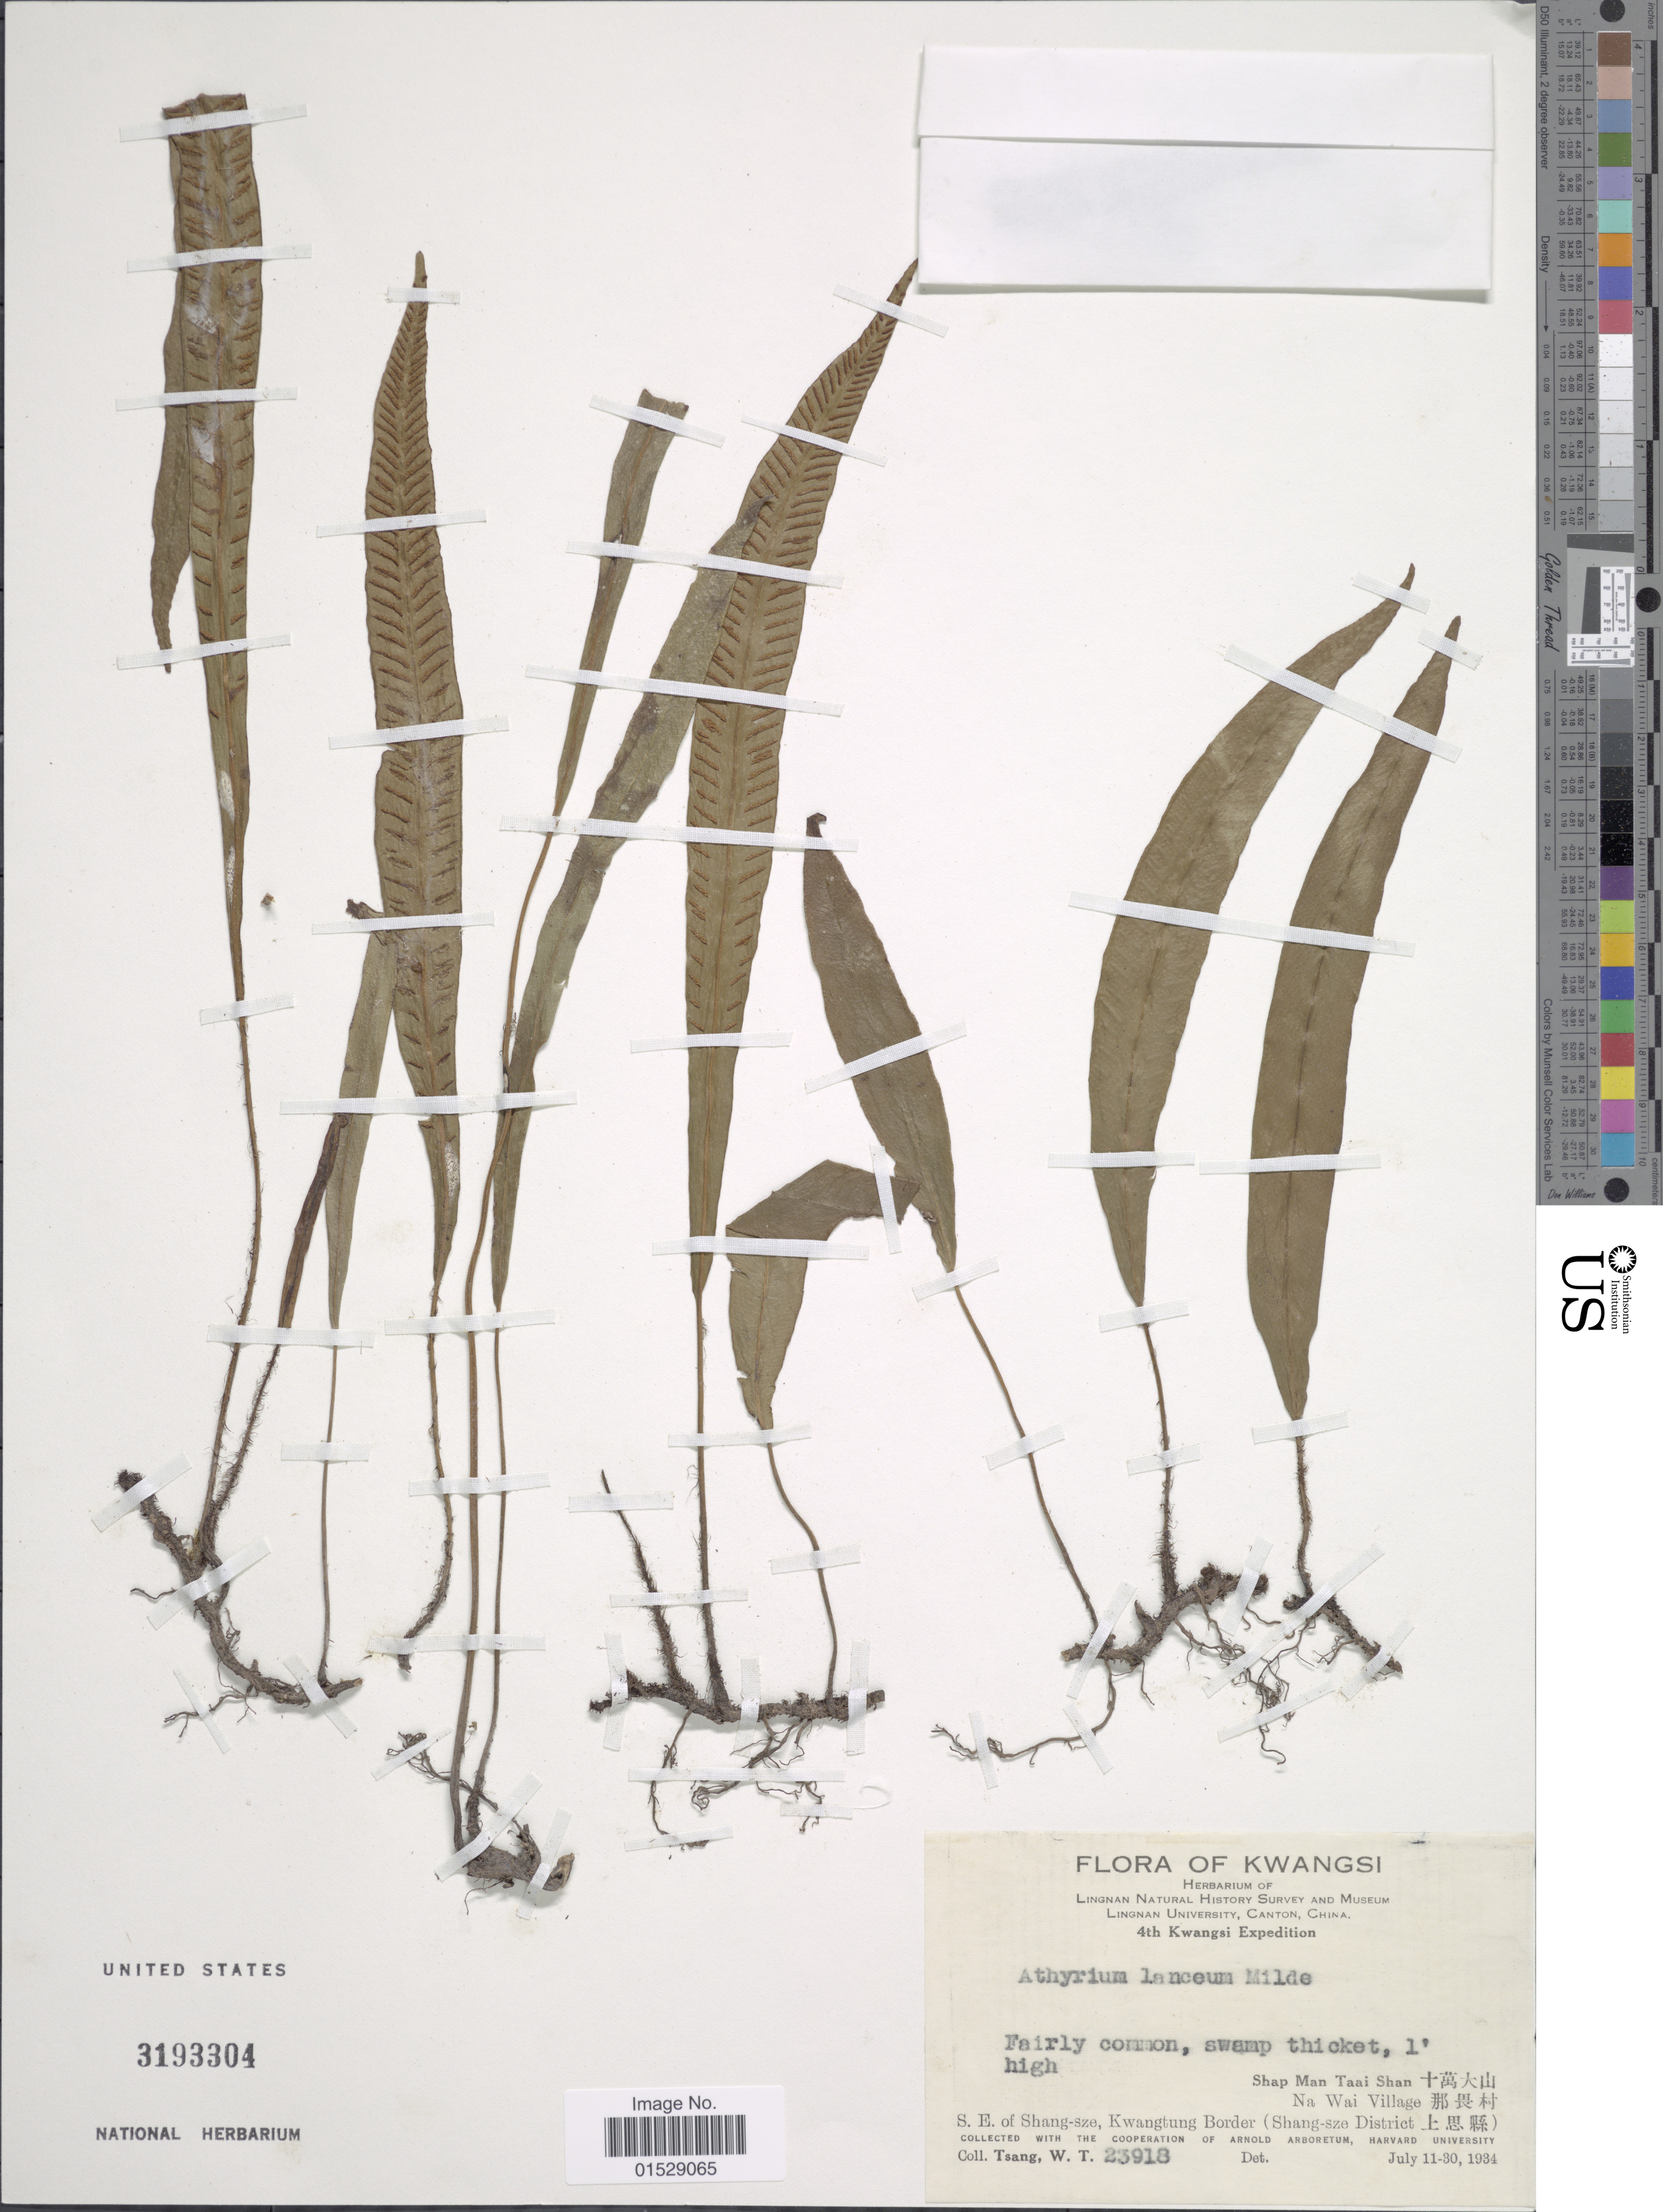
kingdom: Plantae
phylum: Tracheophyta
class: Polypodiopsida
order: Polypodiales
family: Athyriaceae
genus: Deparia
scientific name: Deparia lancea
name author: (Thunb.) Fraser-Jenk.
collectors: W. T. Tsang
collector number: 23918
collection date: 1934-07-11/1934-07-30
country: China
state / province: Guangxi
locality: Kwangsi, Shap Man Taai Shan, Na Wai Village, S. E. of Shang-sze, Kwangtung Border (Shang-sze District)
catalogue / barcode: US 3193304